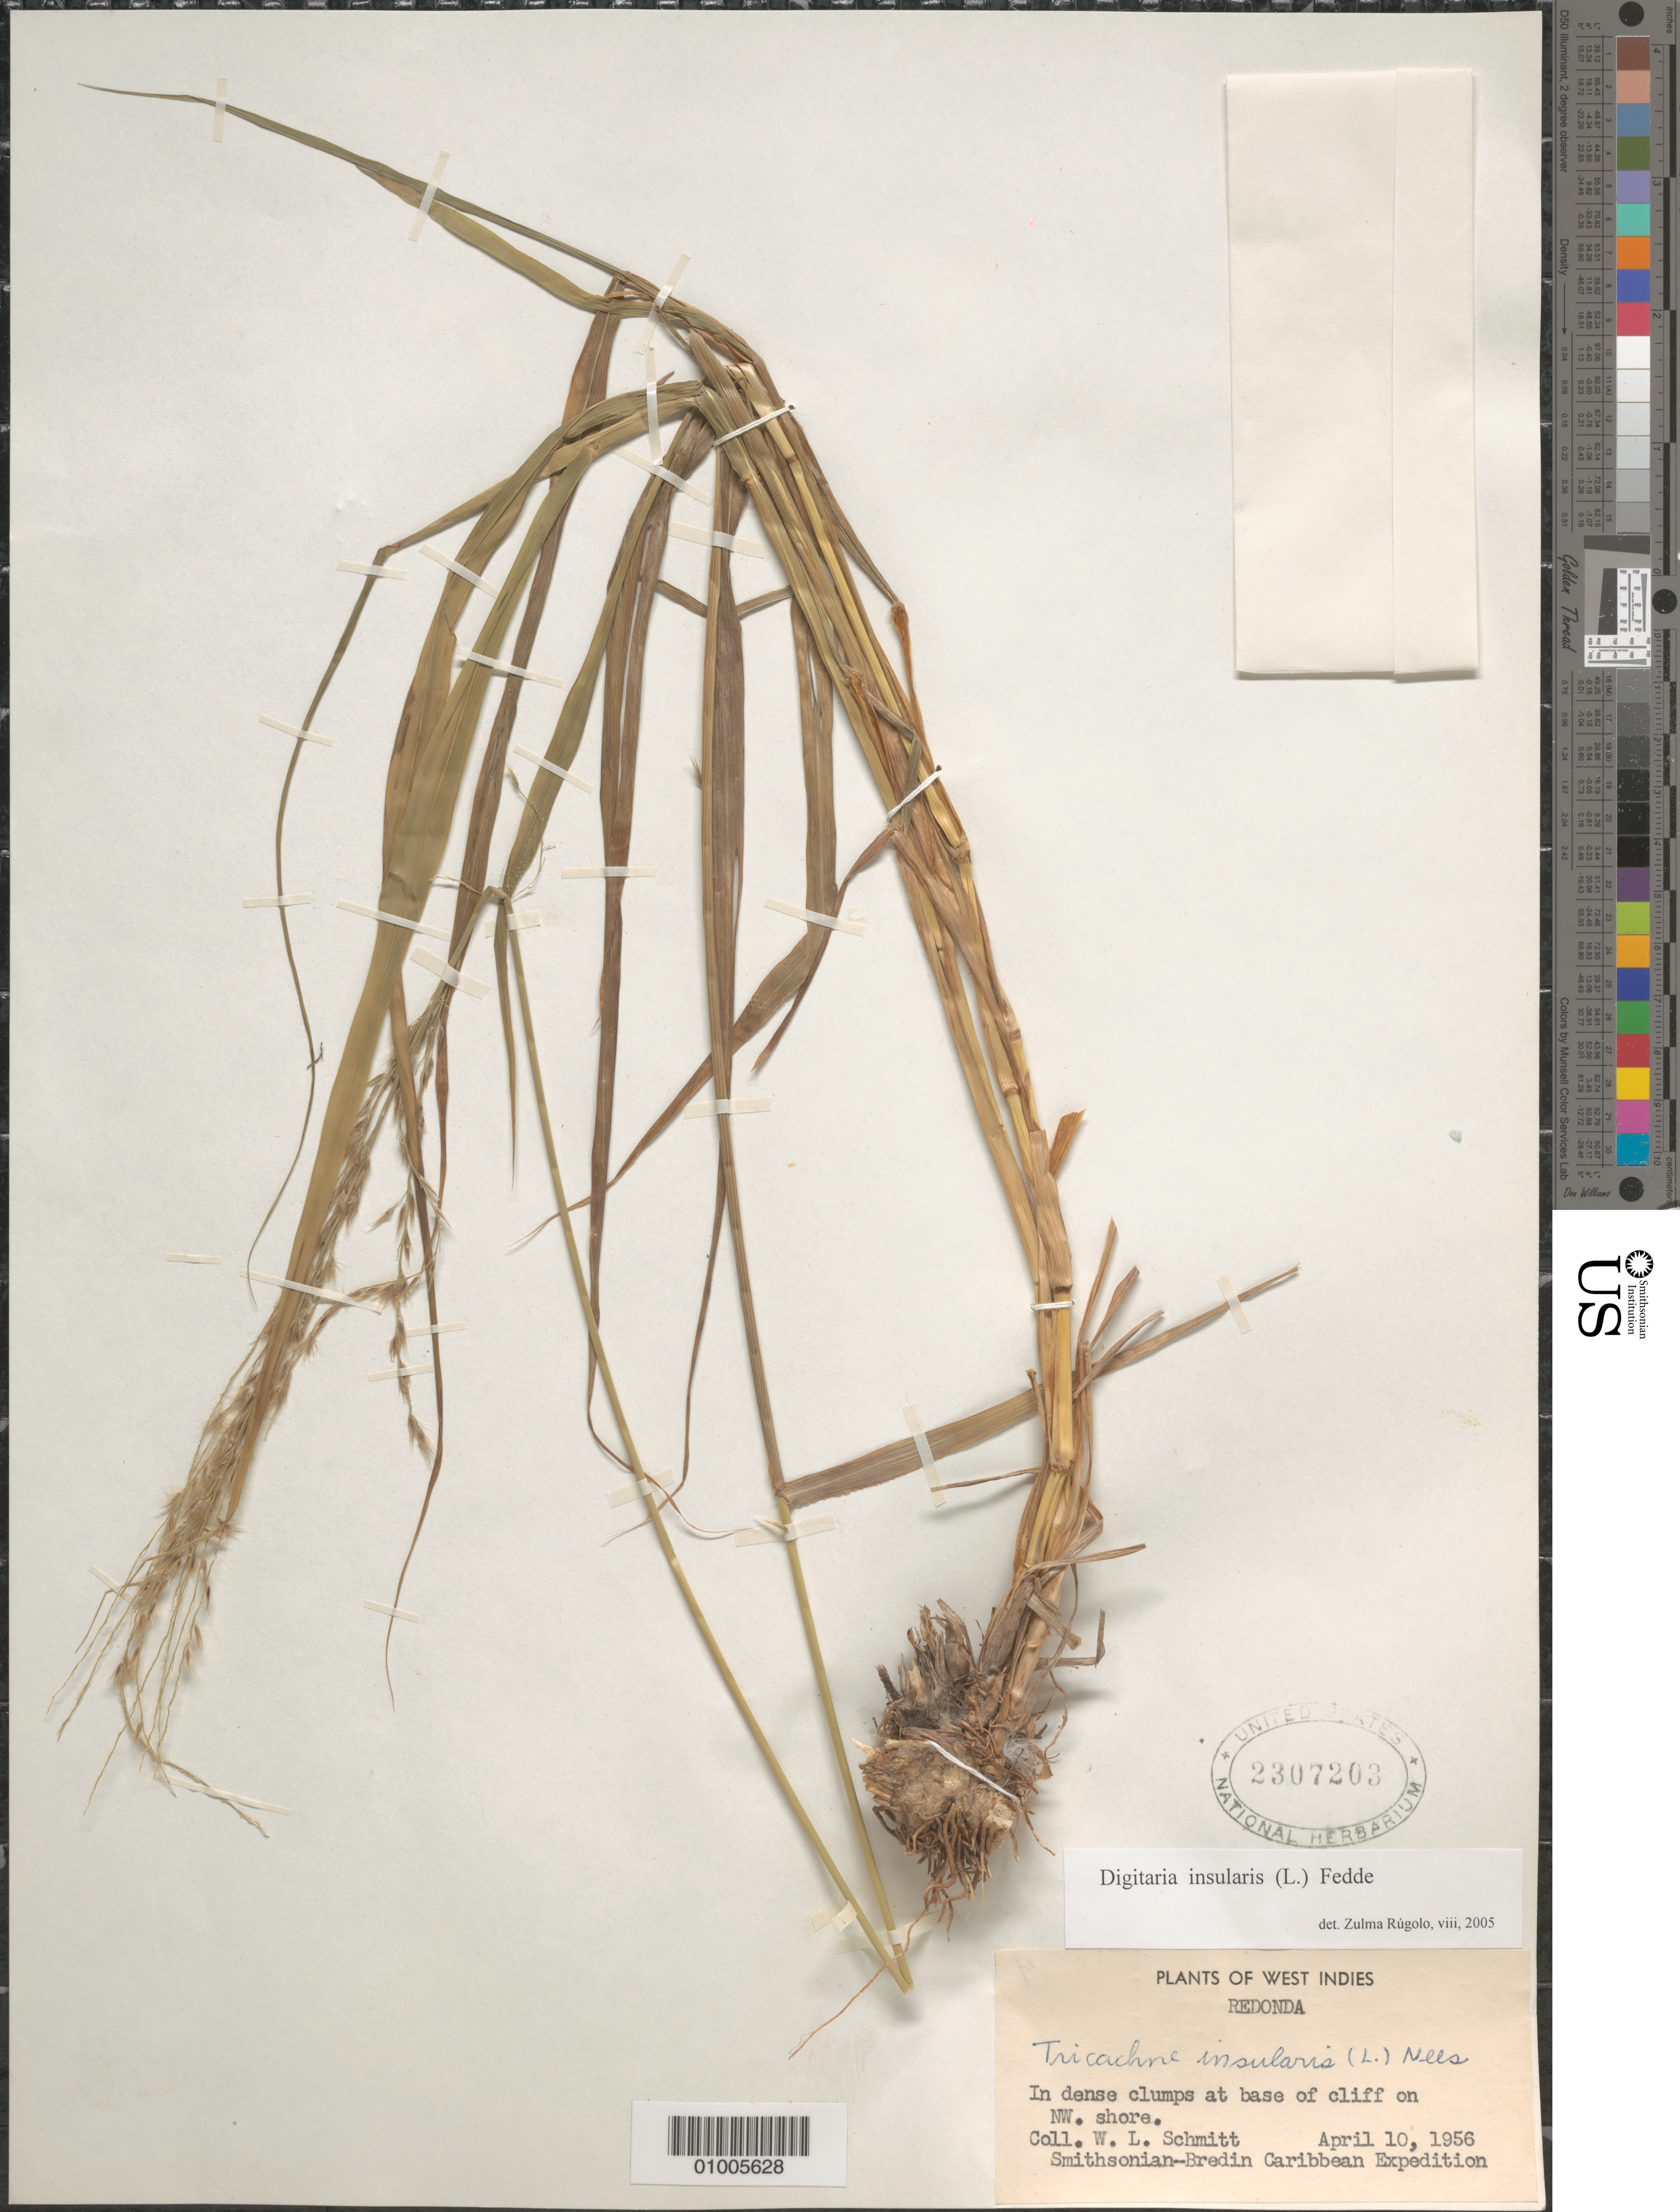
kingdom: Plantae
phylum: Tracheophyta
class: Liliopsida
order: Poales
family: Poaceae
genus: Digitaria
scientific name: Digitaria insularis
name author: (L.) Mez ex Ekman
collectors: W. L. Schmitt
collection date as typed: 10 Apr 1956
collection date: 1956-04-10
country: Antigua and Barbuda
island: Redonda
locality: In dense clumps at the base of cliff on NW shore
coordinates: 0 N, 0 E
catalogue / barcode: US 2307203